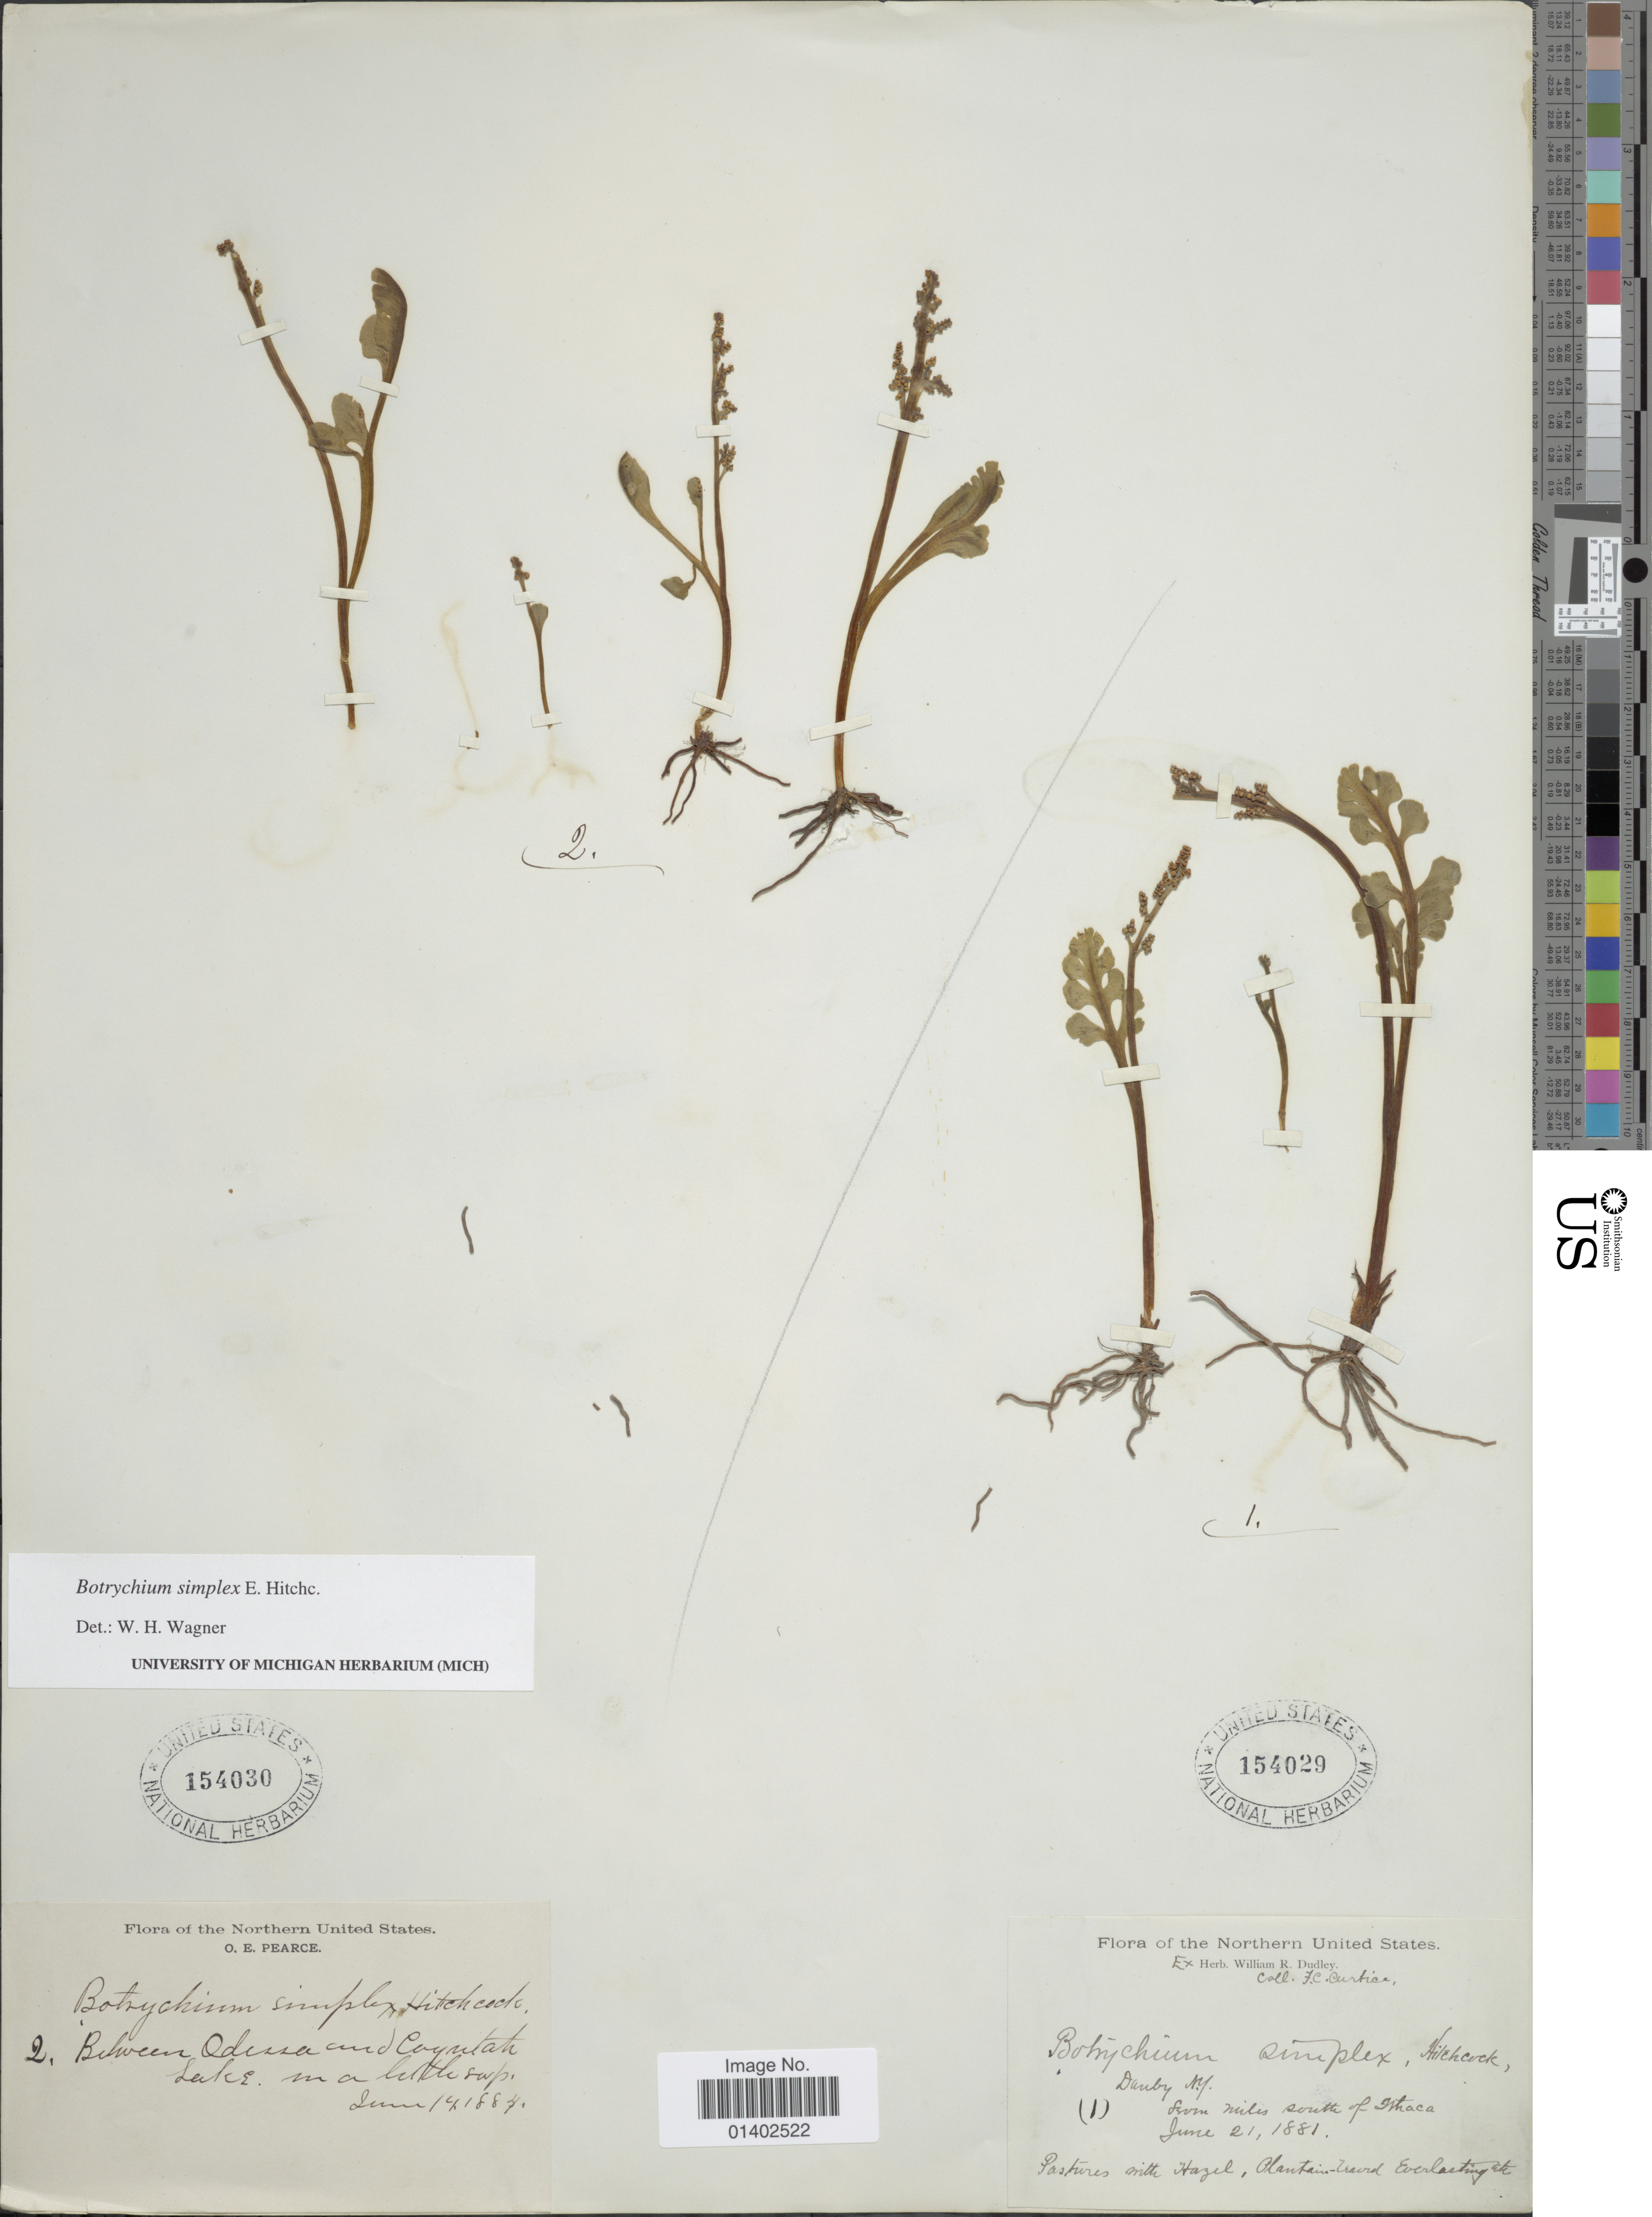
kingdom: Plantae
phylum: Tracheophyta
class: Polypodiopsida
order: Ophioglossales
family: Ophioglossaceae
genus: Botrychium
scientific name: Botrychium simplex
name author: E. Hitchc.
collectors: O. E. Pearce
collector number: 2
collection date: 1884-06-14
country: United States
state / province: New York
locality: Northern United States, Between Odessa and Cayutah Lake in a little swp.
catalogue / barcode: US 154030-2